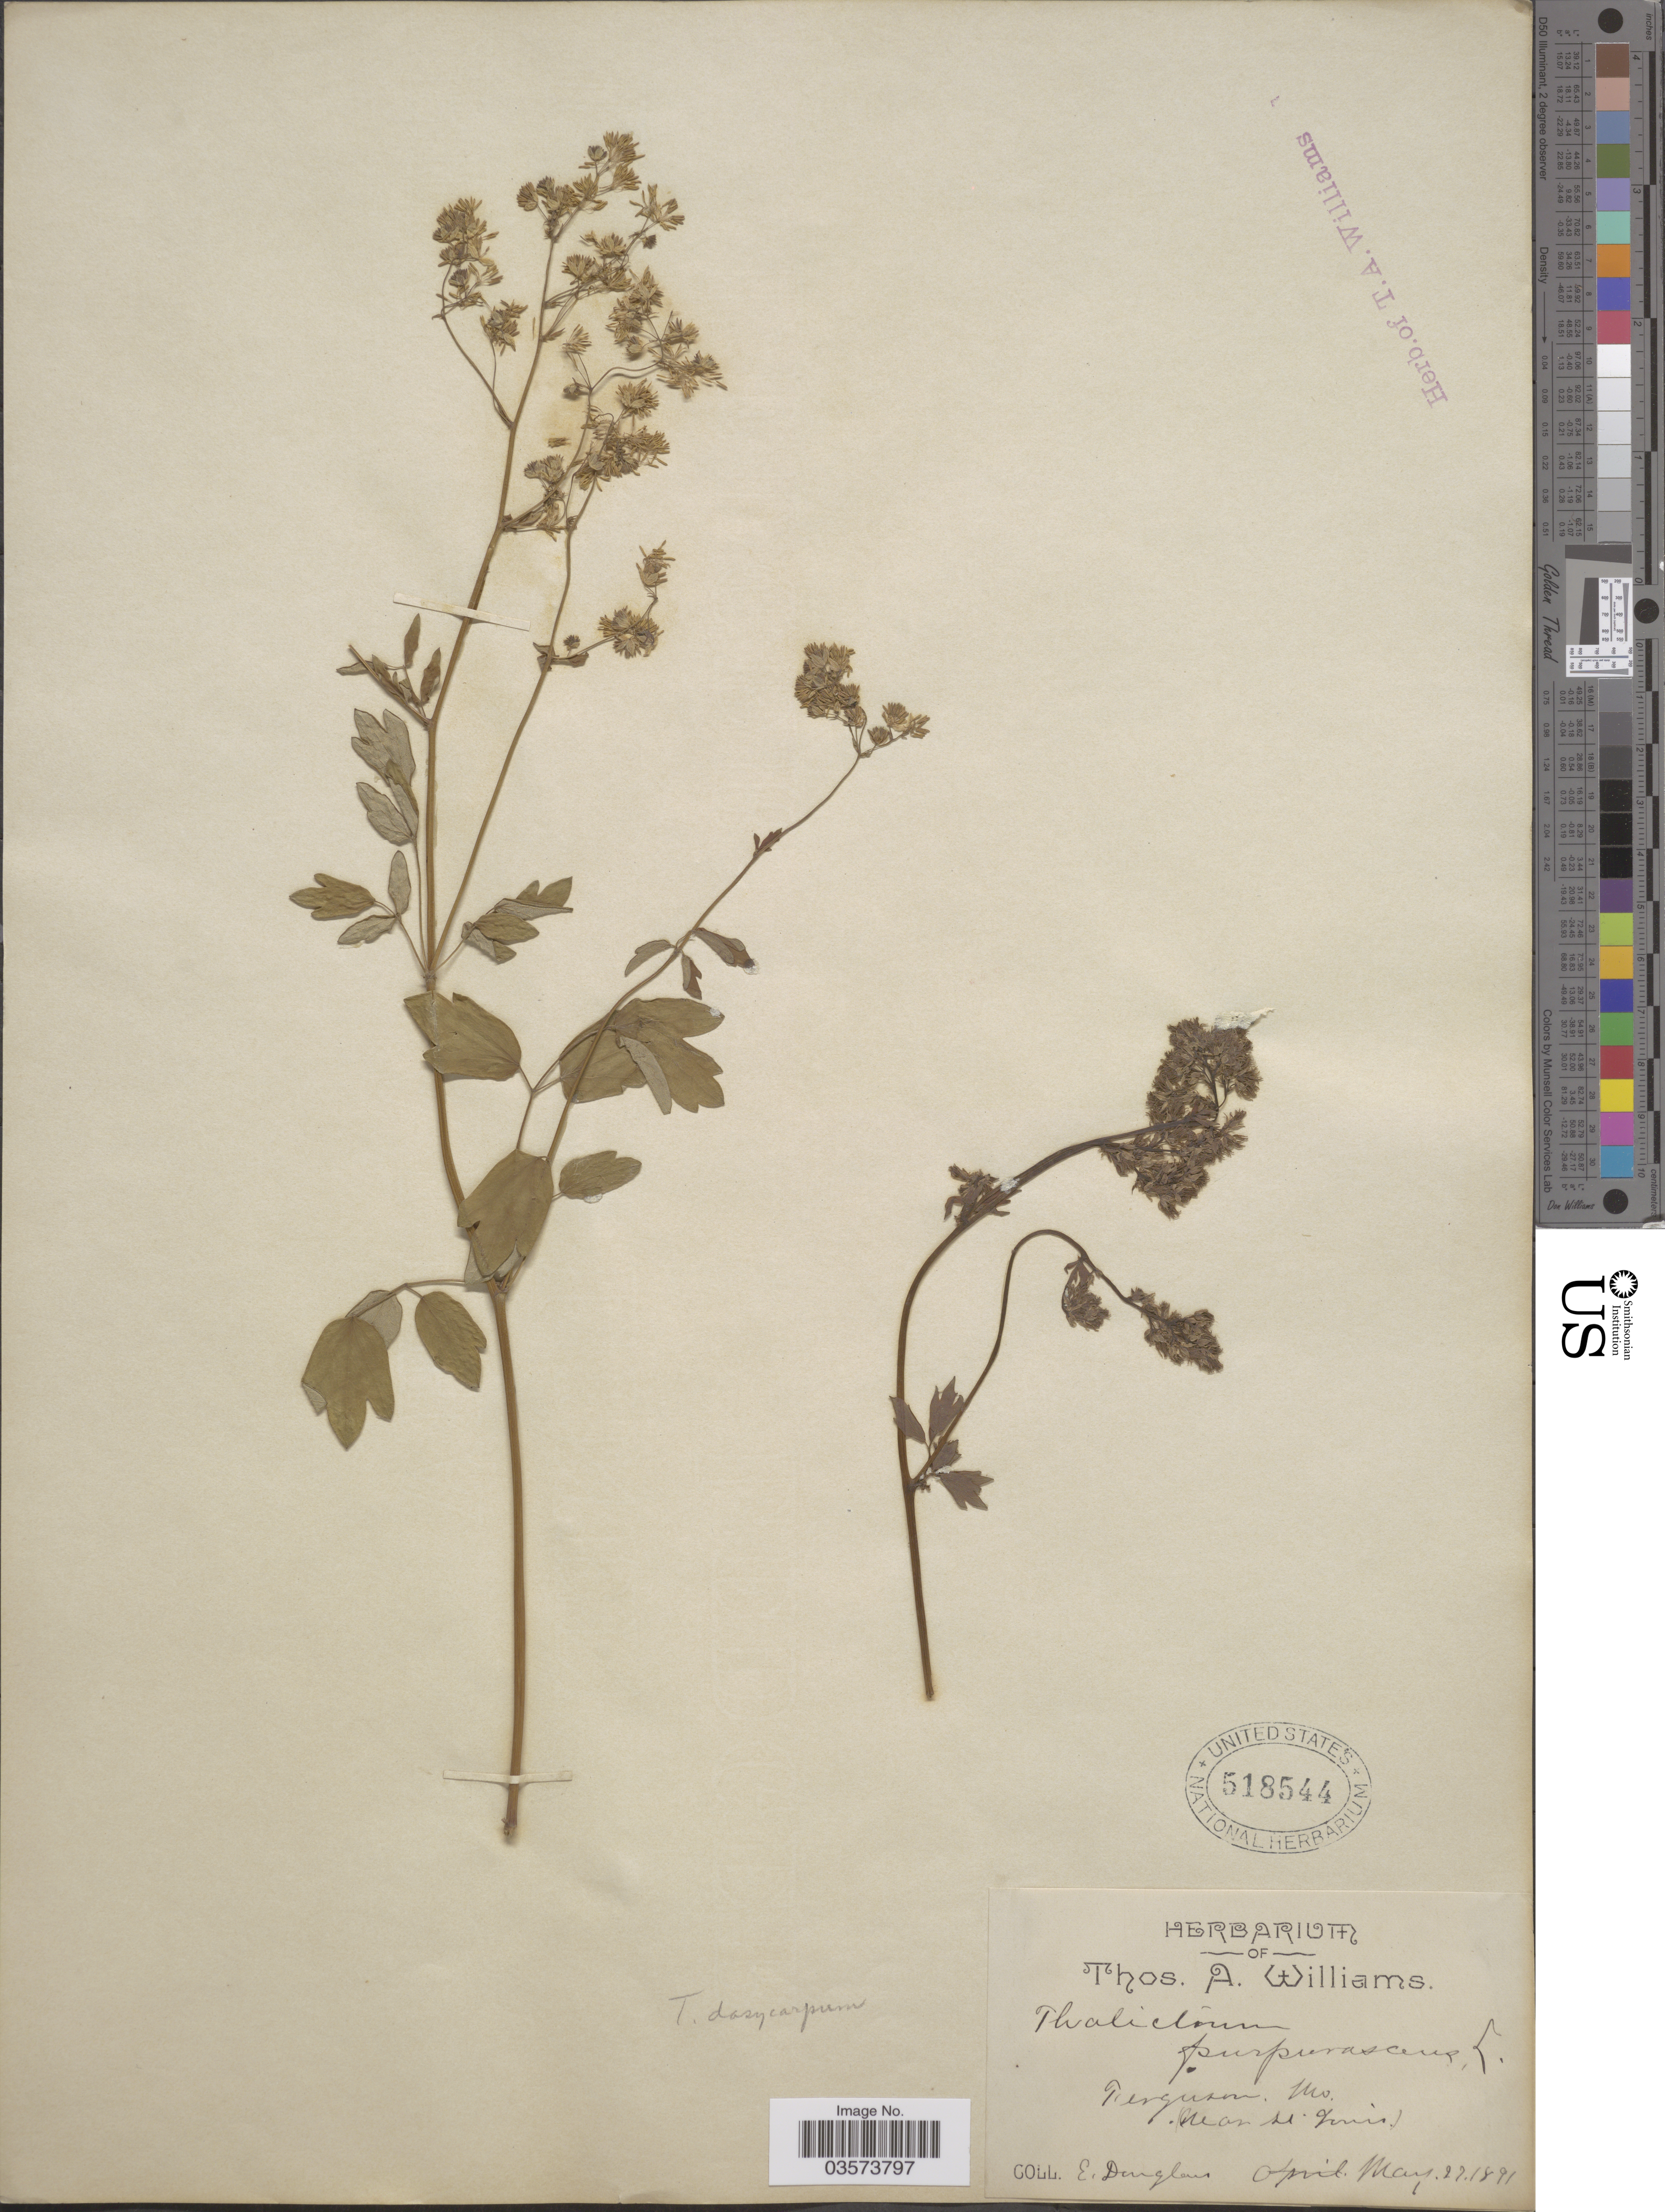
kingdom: Plantae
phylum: Tracheophyta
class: Magnoliopsida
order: Ranunculales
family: Ranunculaceae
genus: Thalictrum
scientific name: Thalictrum dasycarpum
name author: Fisch. & Avé-Lall.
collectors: E. M. Douglas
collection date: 1891-05-27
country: United States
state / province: Missouri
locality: Tenguzon. Near st. Louis.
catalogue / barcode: US 518544